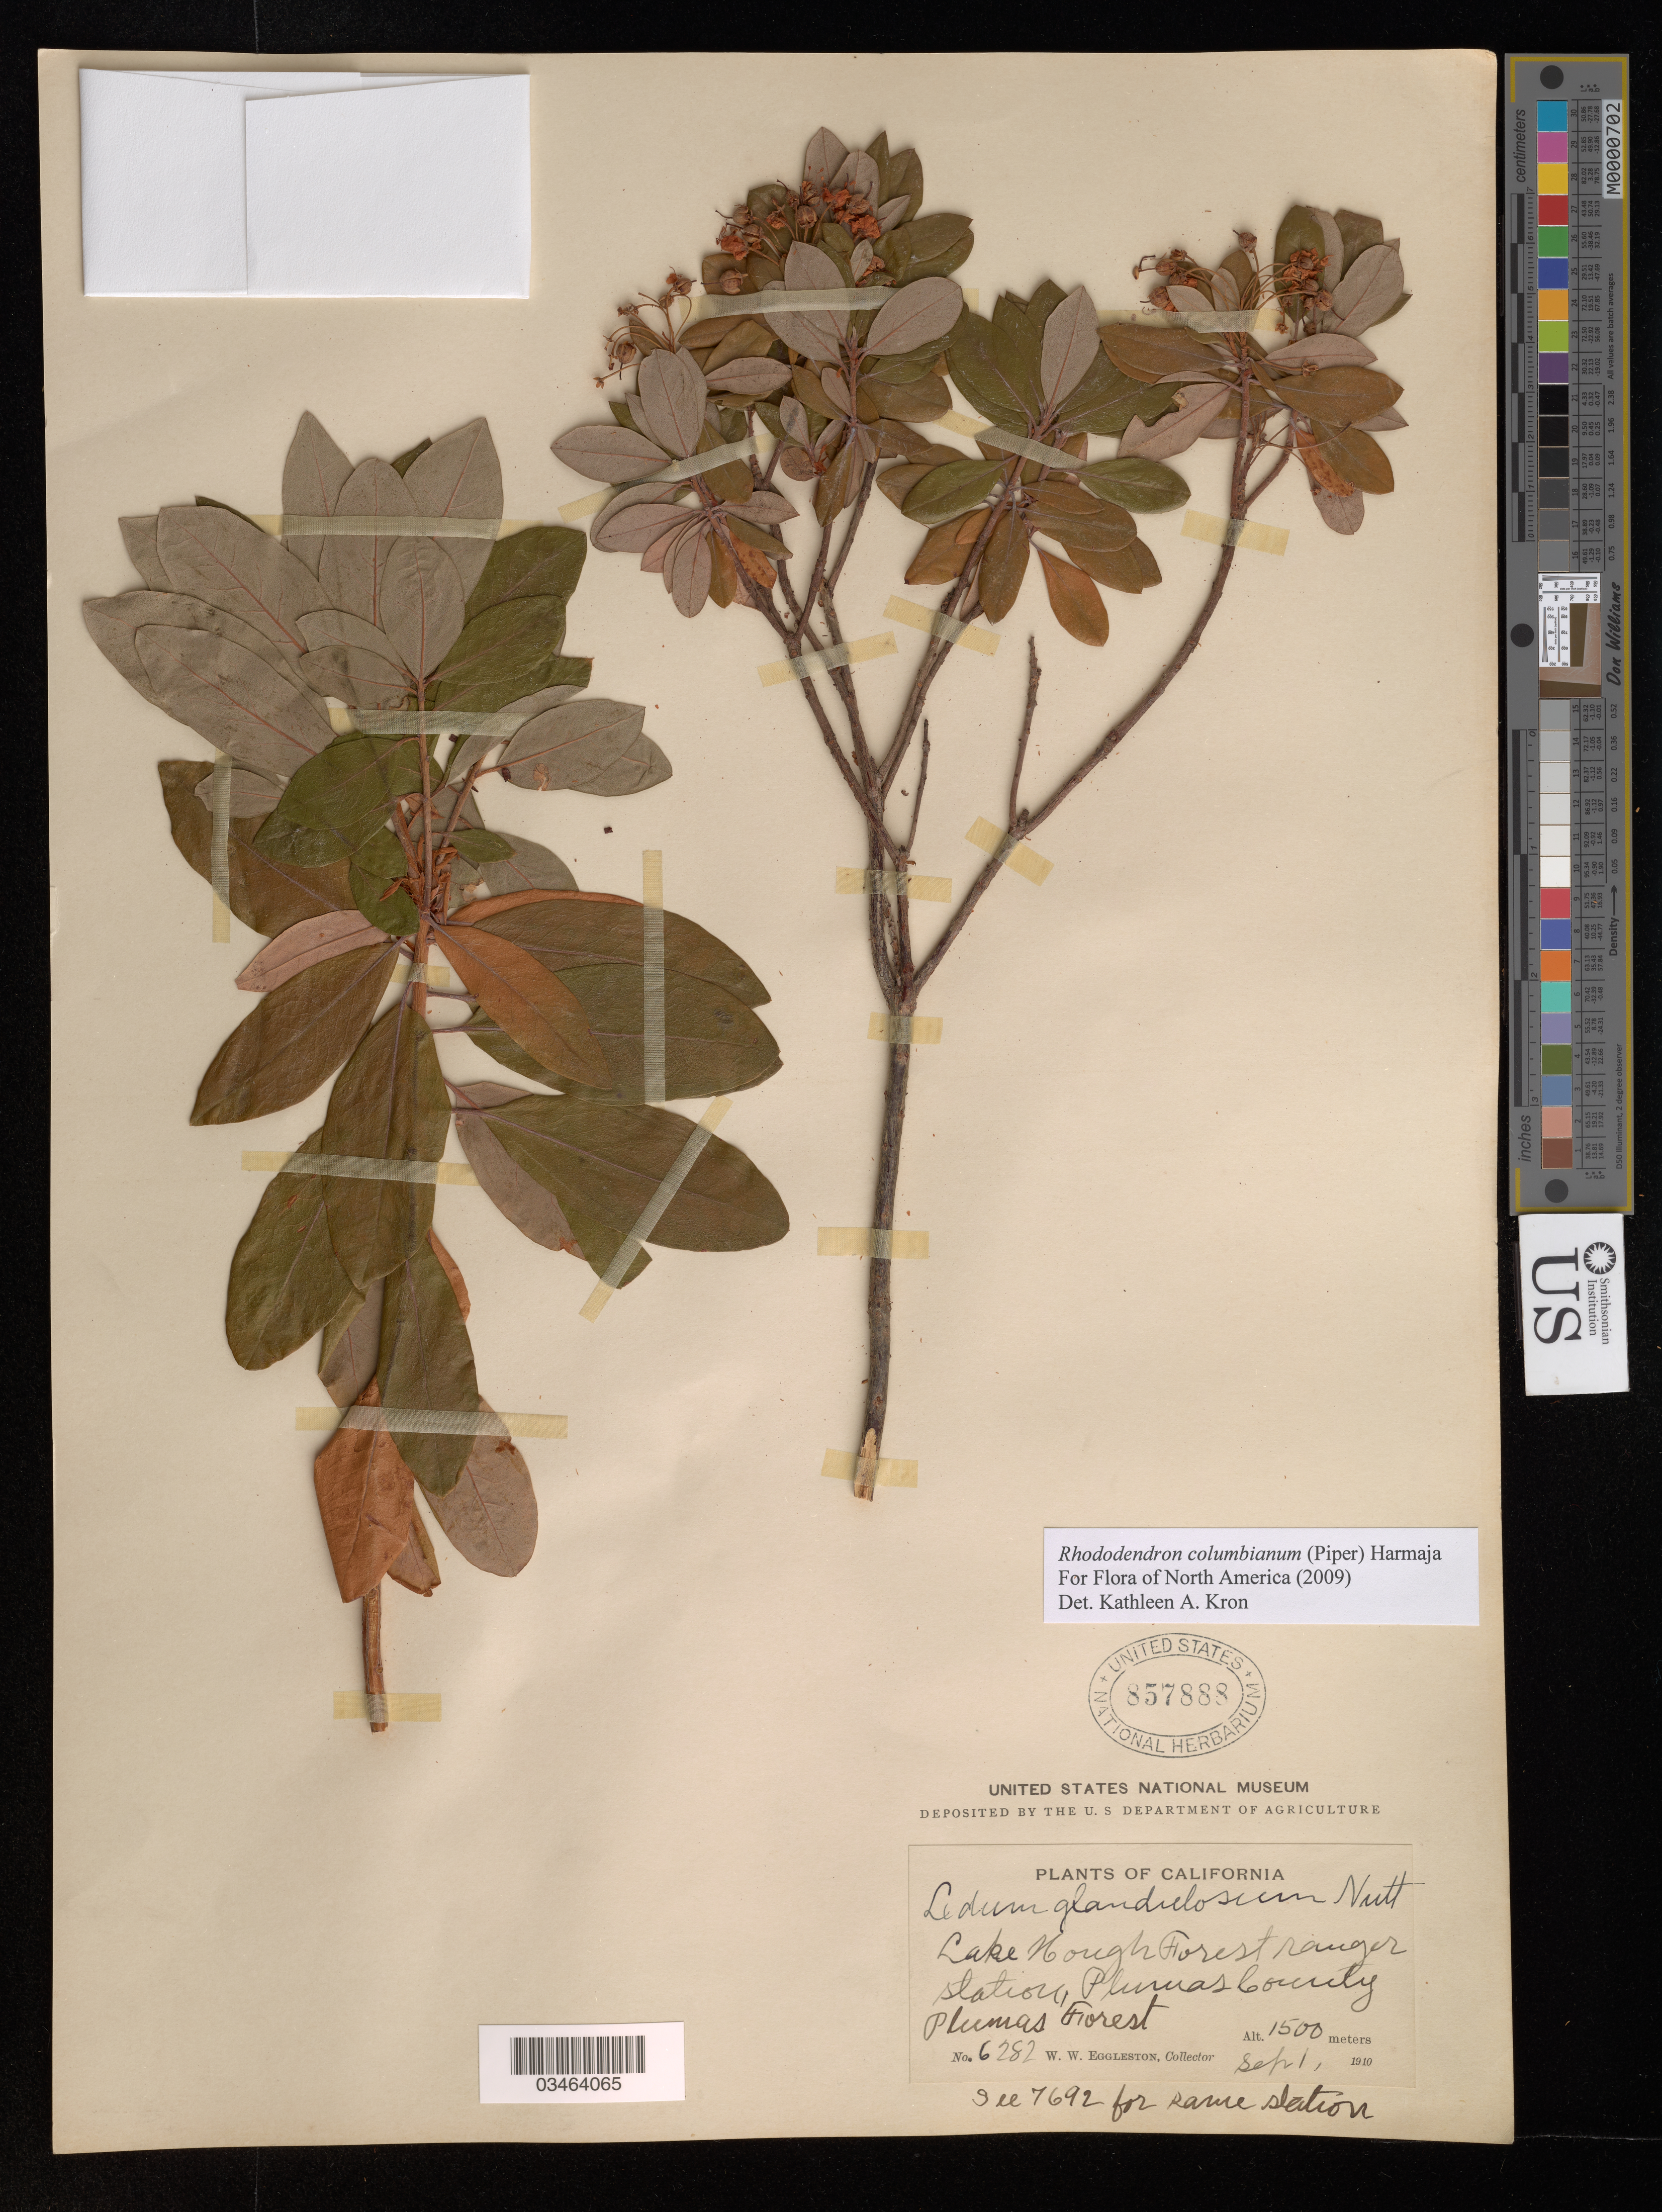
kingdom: Plantae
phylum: Tracheophyta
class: Magnoliopsida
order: Ericales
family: Ericaceae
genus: Rhododendron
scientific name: Rhododendron columbianum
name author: (Piper) Harmaja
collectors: W. W. Eggleston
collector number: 6282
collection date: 1910-09-01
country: United States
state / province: California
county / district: Lake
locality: Lake Hough* Forest ranger station, Plumas County, Plumas Forest.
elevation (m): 1500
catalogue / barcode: US 857888